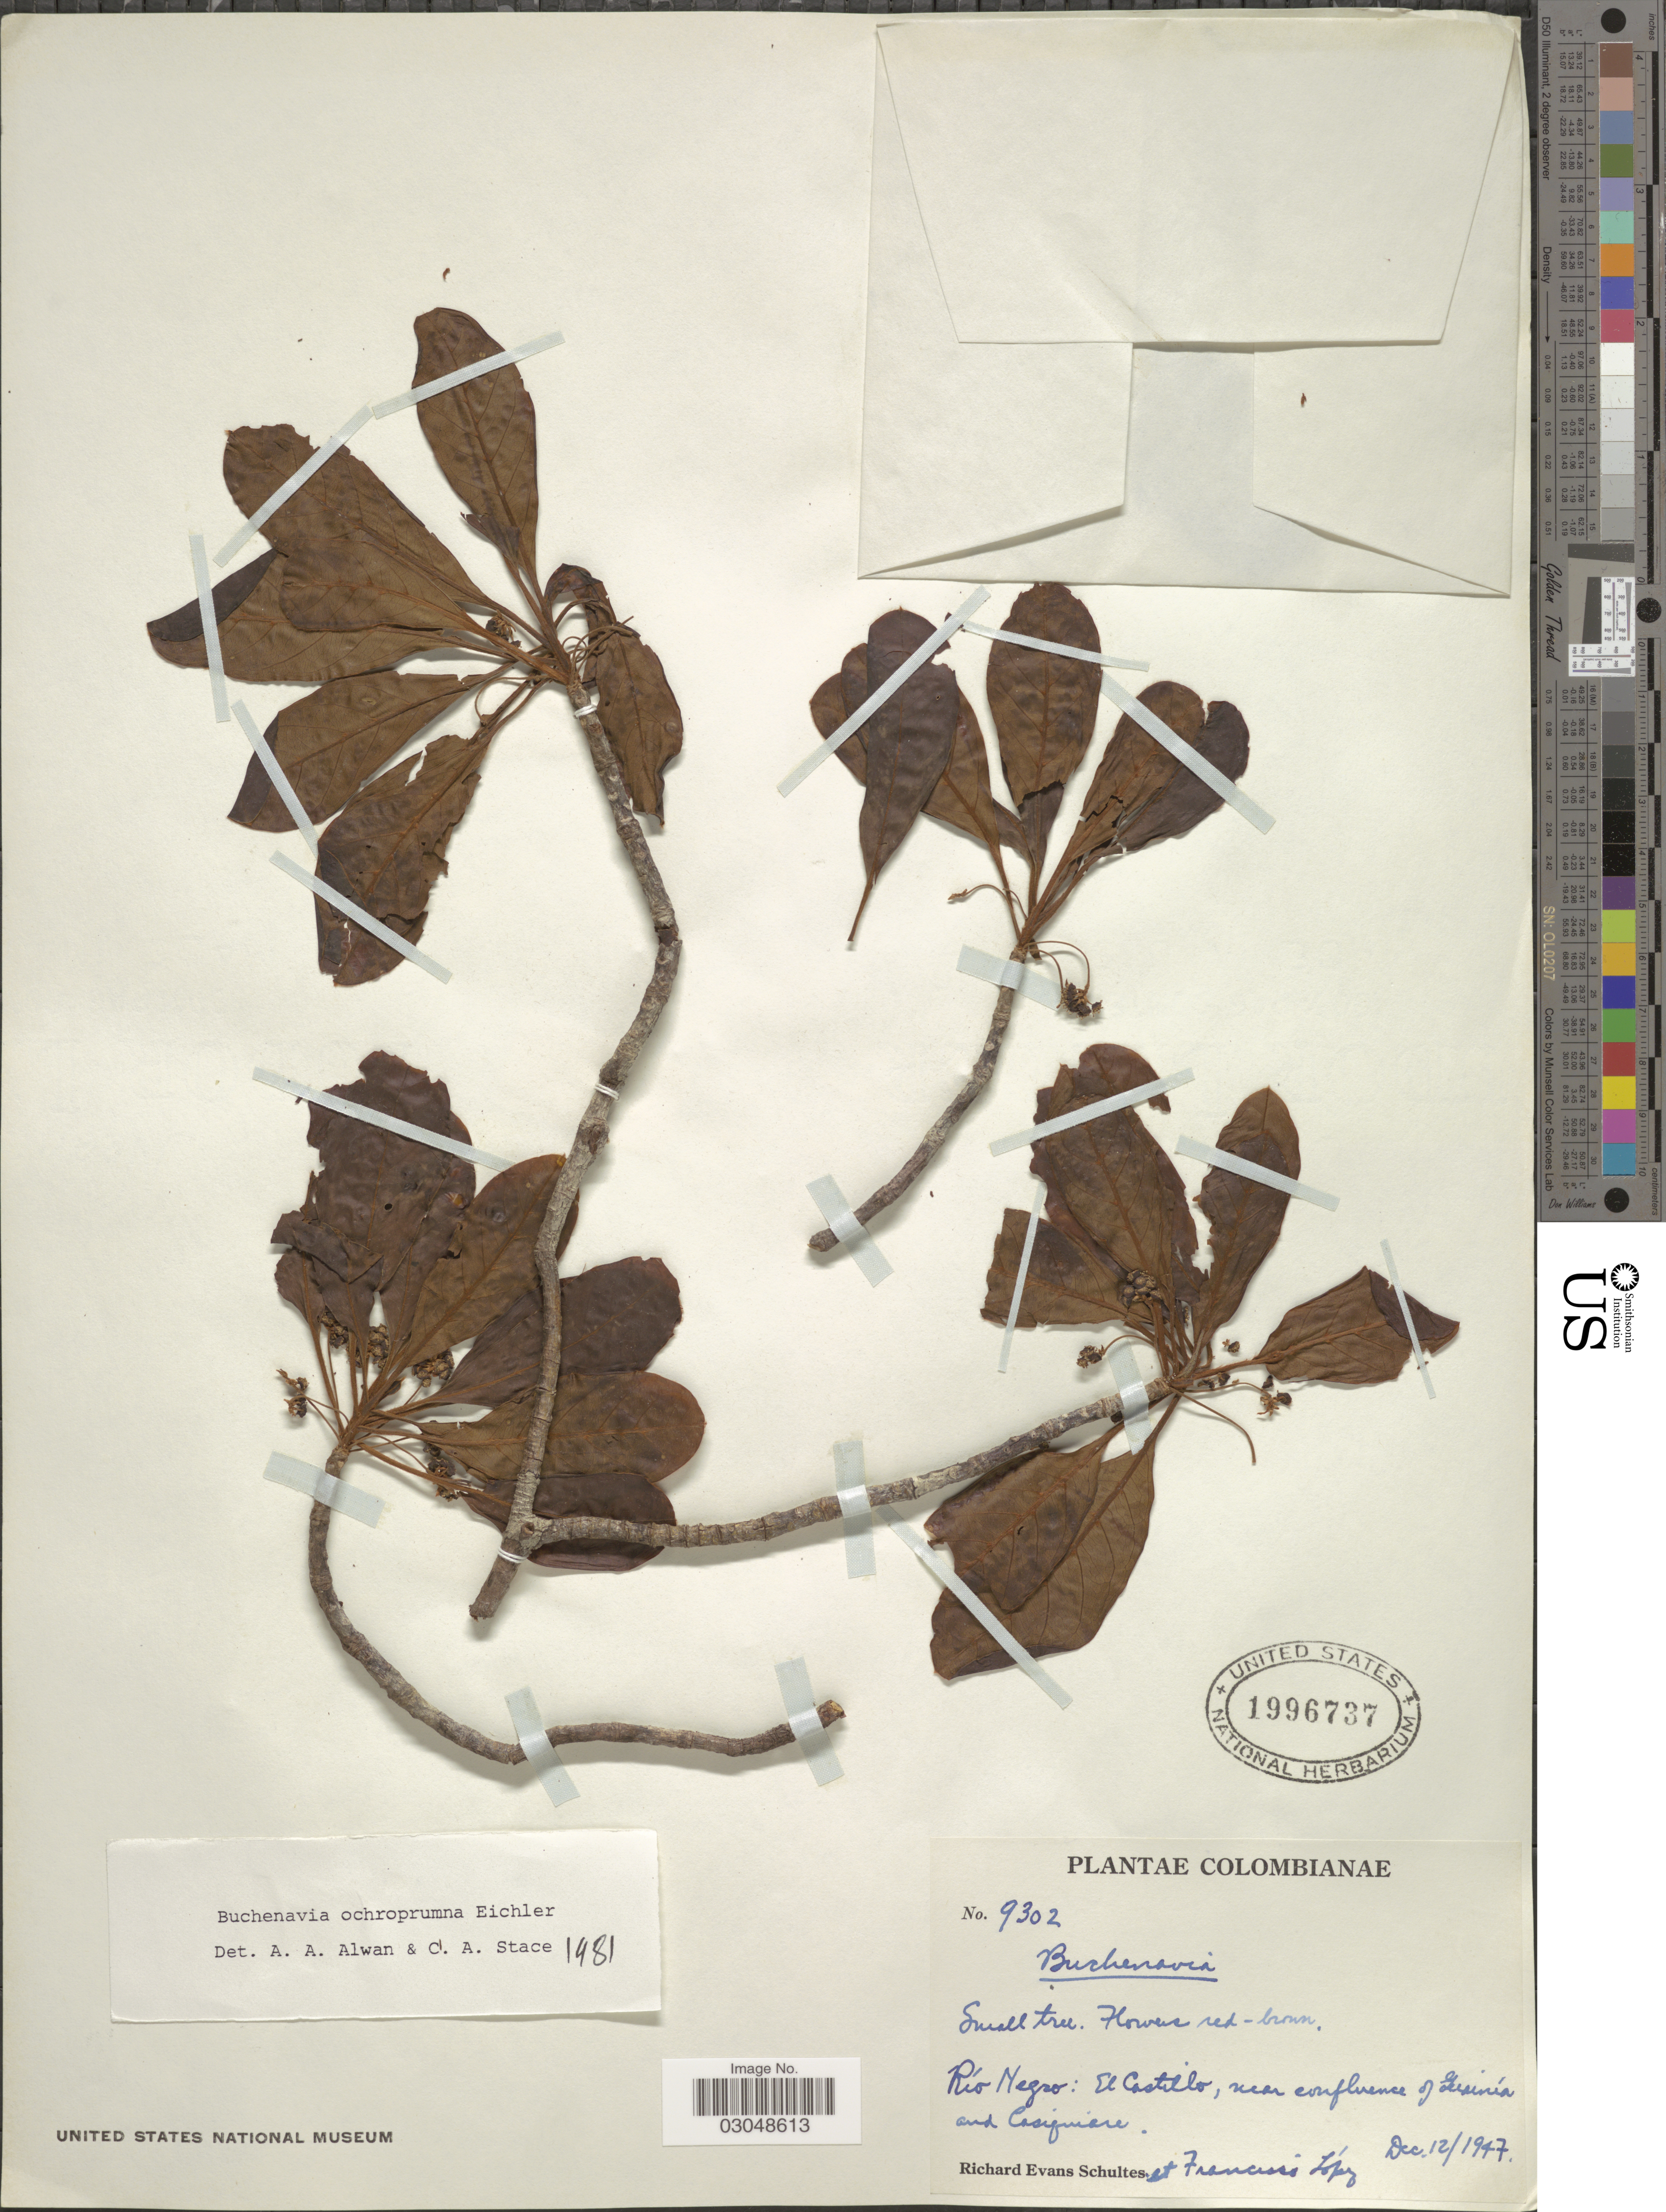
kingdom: Plantae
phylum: Tracheophyta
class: Magnoliopsida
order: Myrtales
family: Combretaceae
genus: Terminalia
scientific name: Terminalia ochroprumna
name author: (Eichler) Gere & Boatwr.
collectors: R. E. Schultes & F. Lopéz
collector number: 9302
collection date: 1947-12-12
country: Colombia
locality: Río Negro: El Castillo, near confluence of Guainía and Casiquiare.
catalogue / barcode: US 1996737